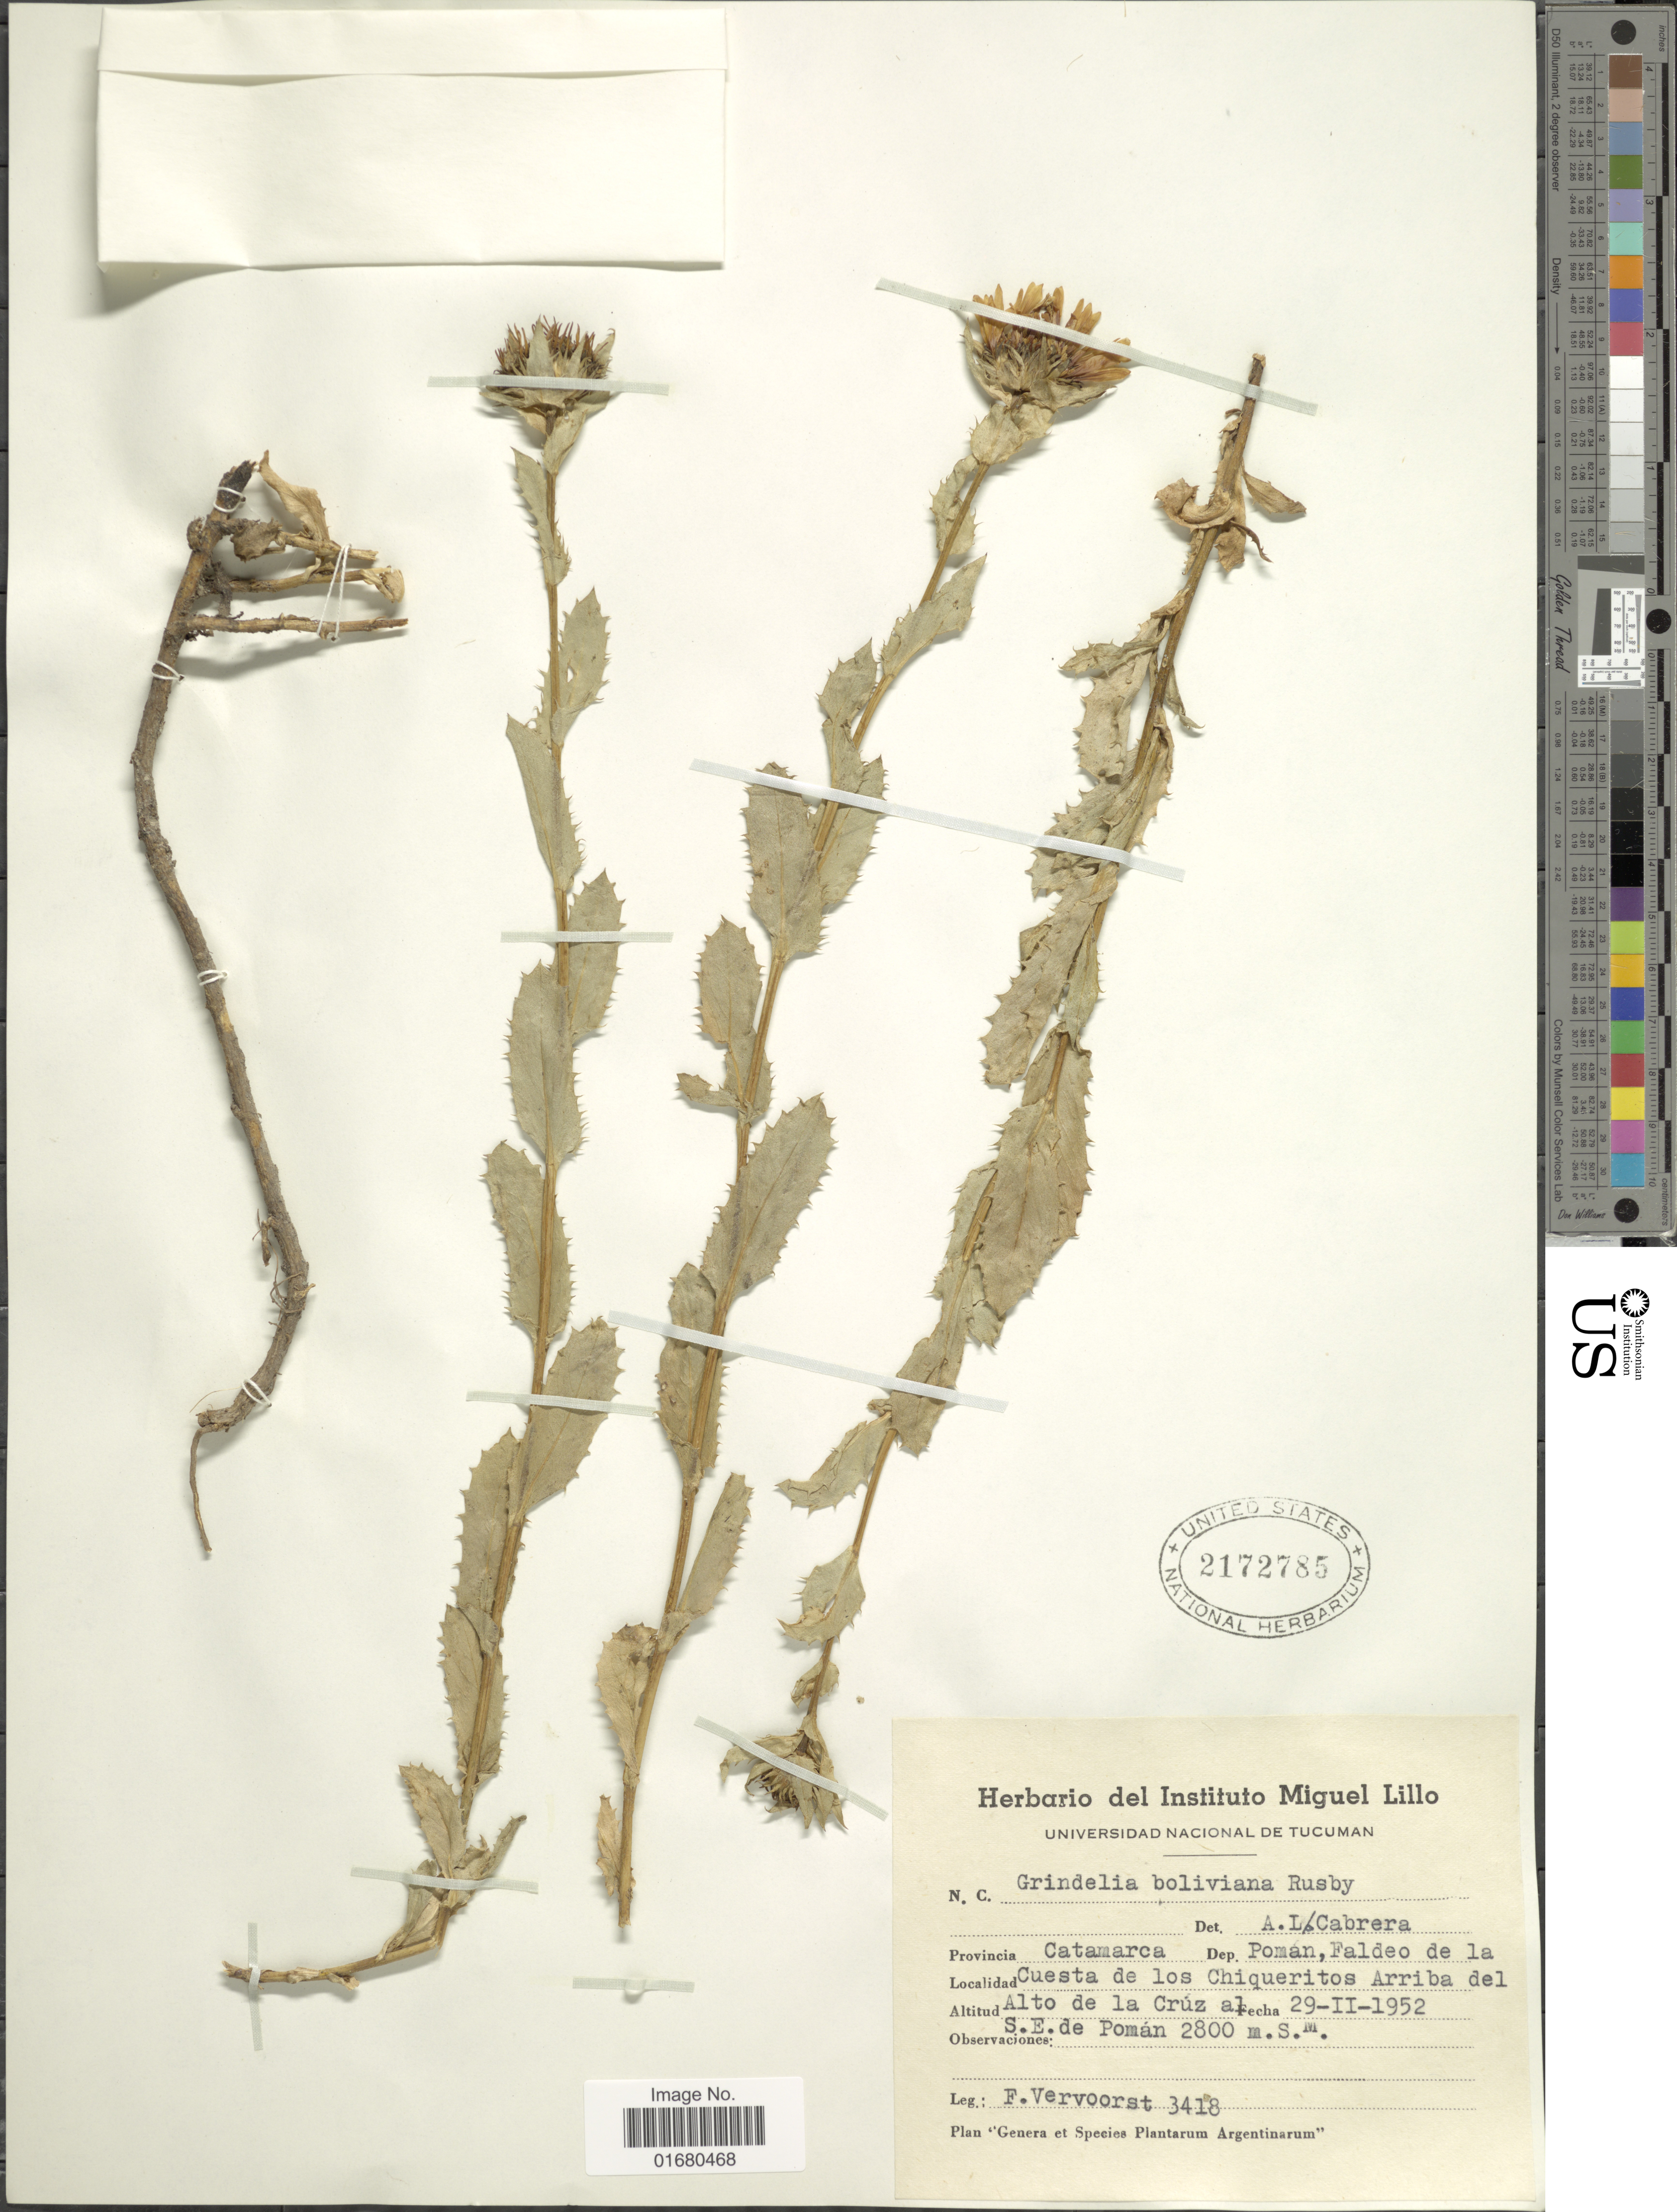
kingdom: Plantae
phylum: Tracheophyta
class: Magnoliopsida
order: Asterales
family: Asteraceae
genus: Grindelia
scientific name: Grindelia boliviana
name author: Rusby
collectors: F. Vervoorst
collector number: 3418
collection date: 1952-02-29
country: Argentina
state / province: Catamarca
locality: Dep Poman, Faldeo de la Cuesta de los Chiqueritos Arriba del Alto de la Cruz al S.E. de Poman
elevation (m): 2800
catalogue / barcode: US 2172785